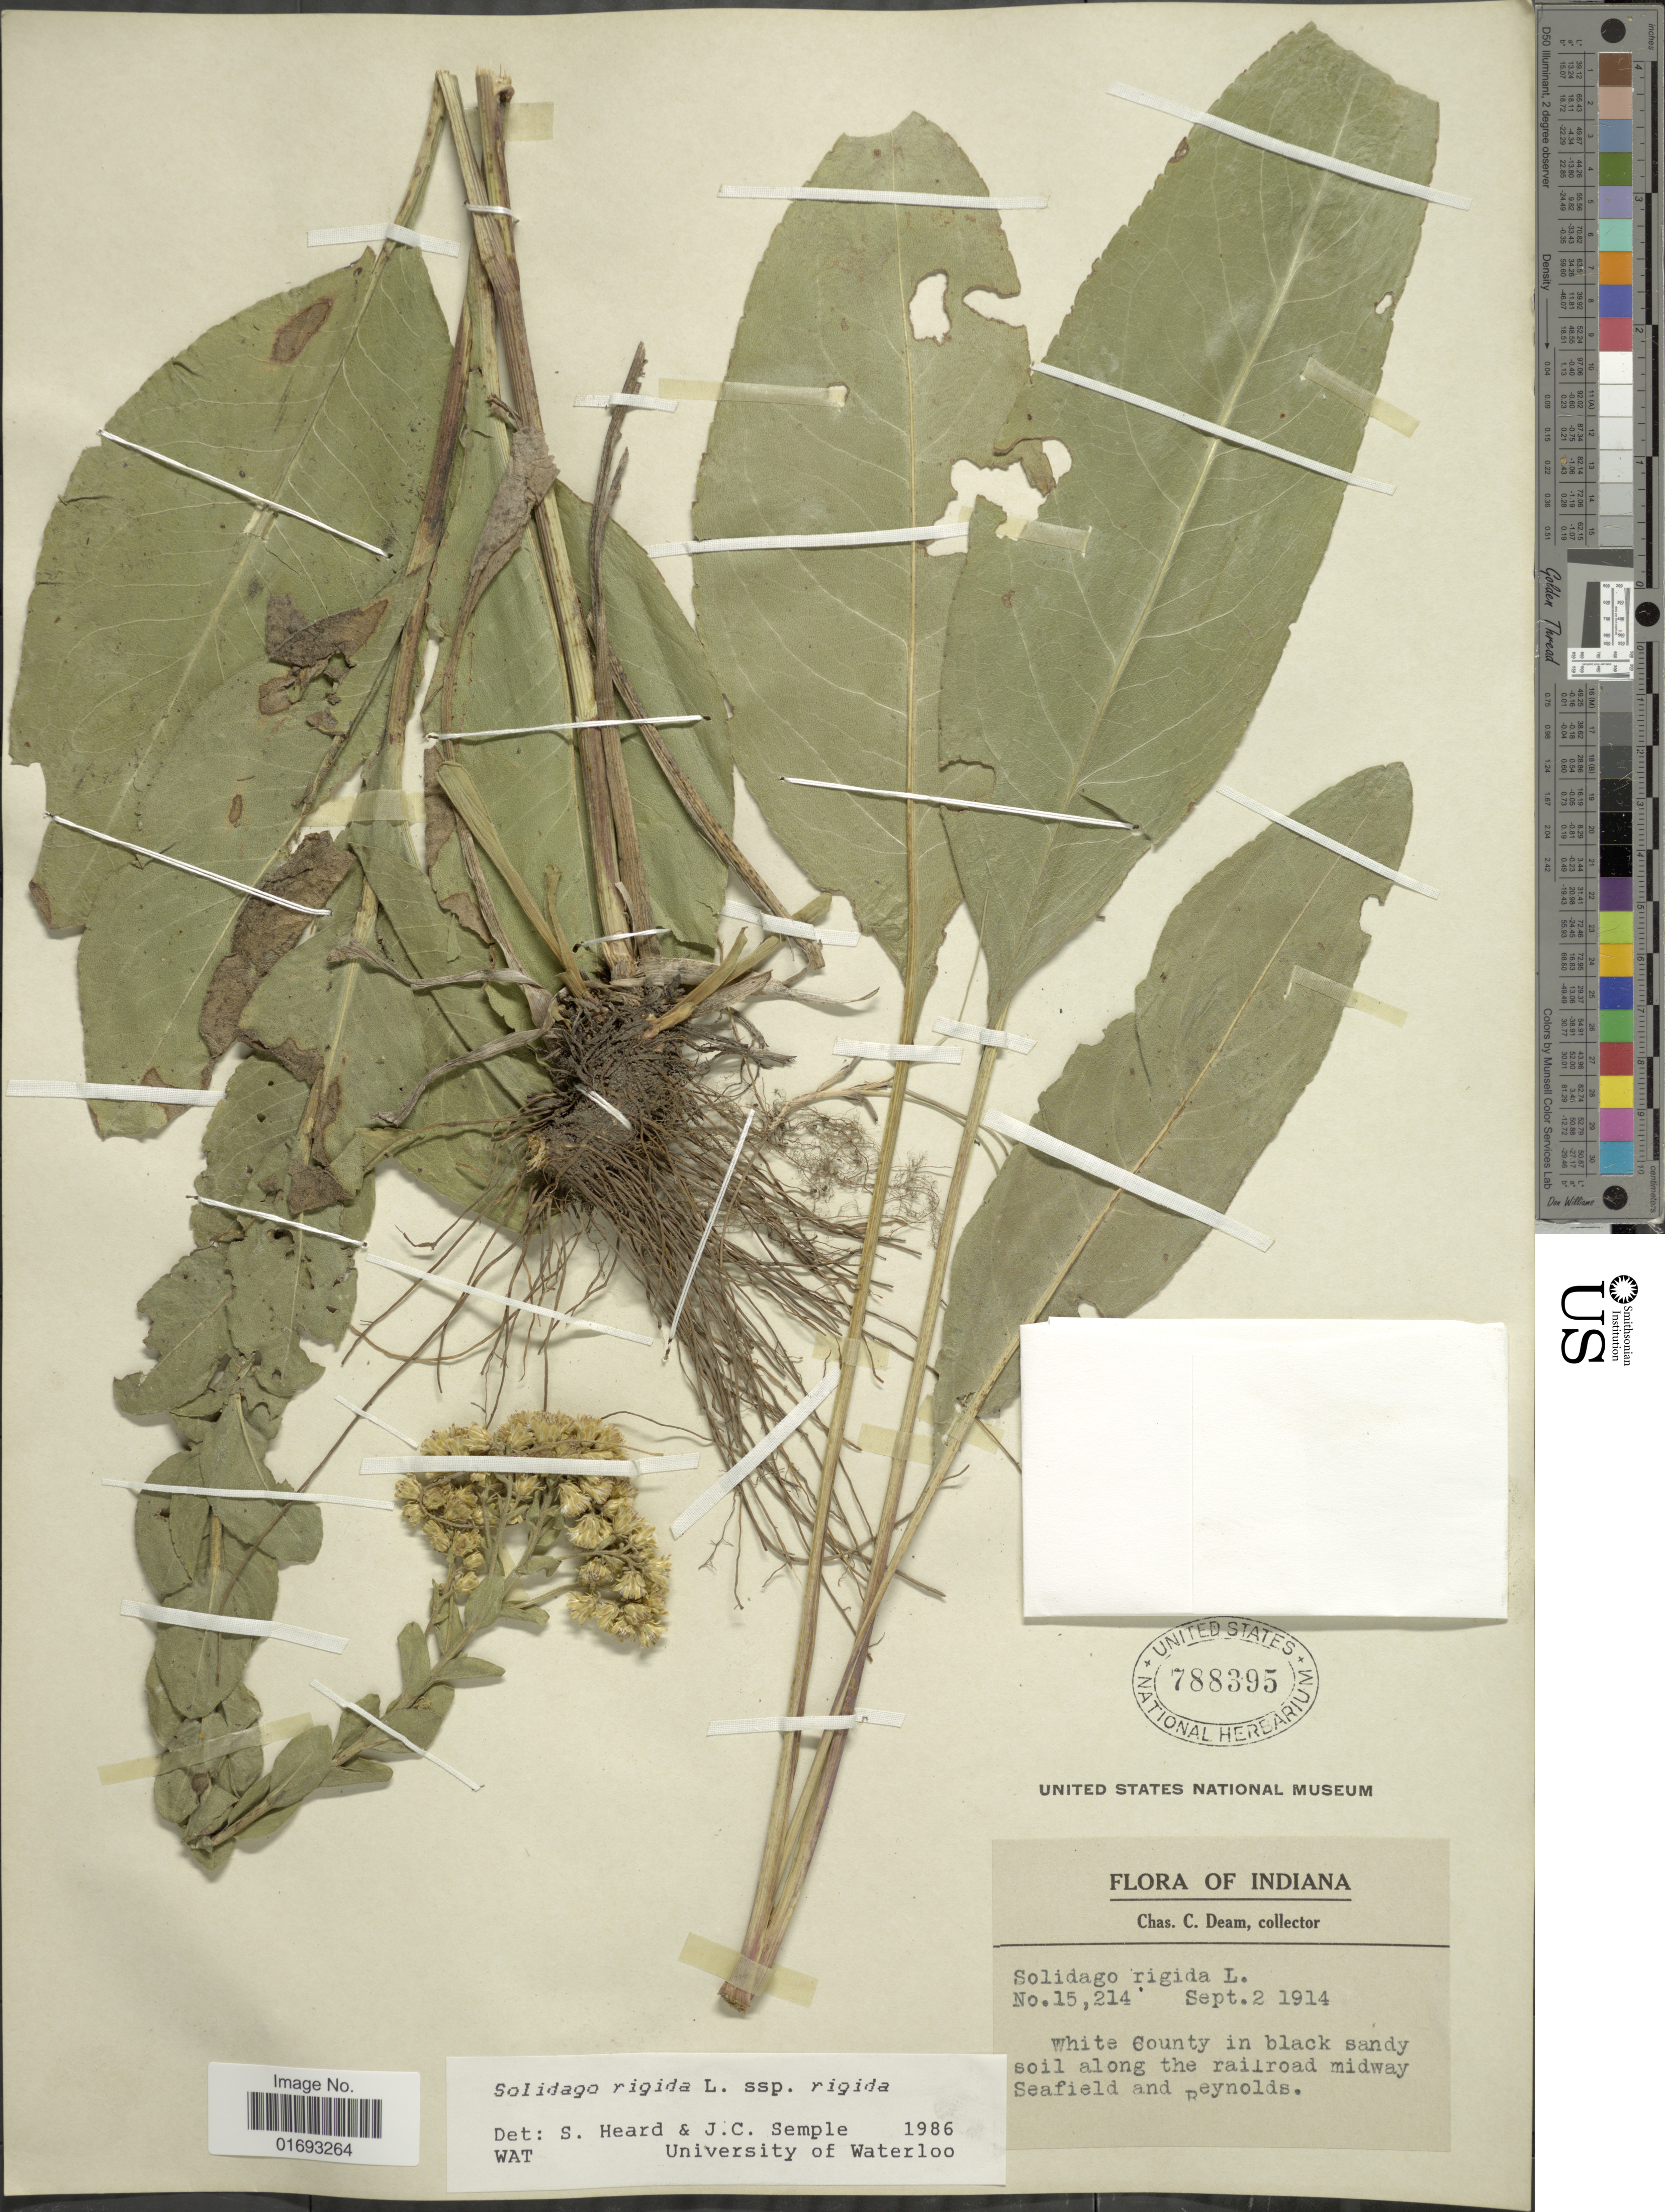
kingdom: Plantae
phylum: Tracheophyta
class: Magnoliopsida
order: Asterales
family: Asteraceae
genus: Oligoneuron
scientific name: Oligoneuron rigidum var. rigidum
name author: (L.) Small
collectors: C. C. Deam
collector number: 15214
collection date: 1914-09-02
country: United States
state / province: Indiana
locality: White County in black sandy soil along the railroad midway Seafield and Reynolds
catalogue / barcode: US 788395